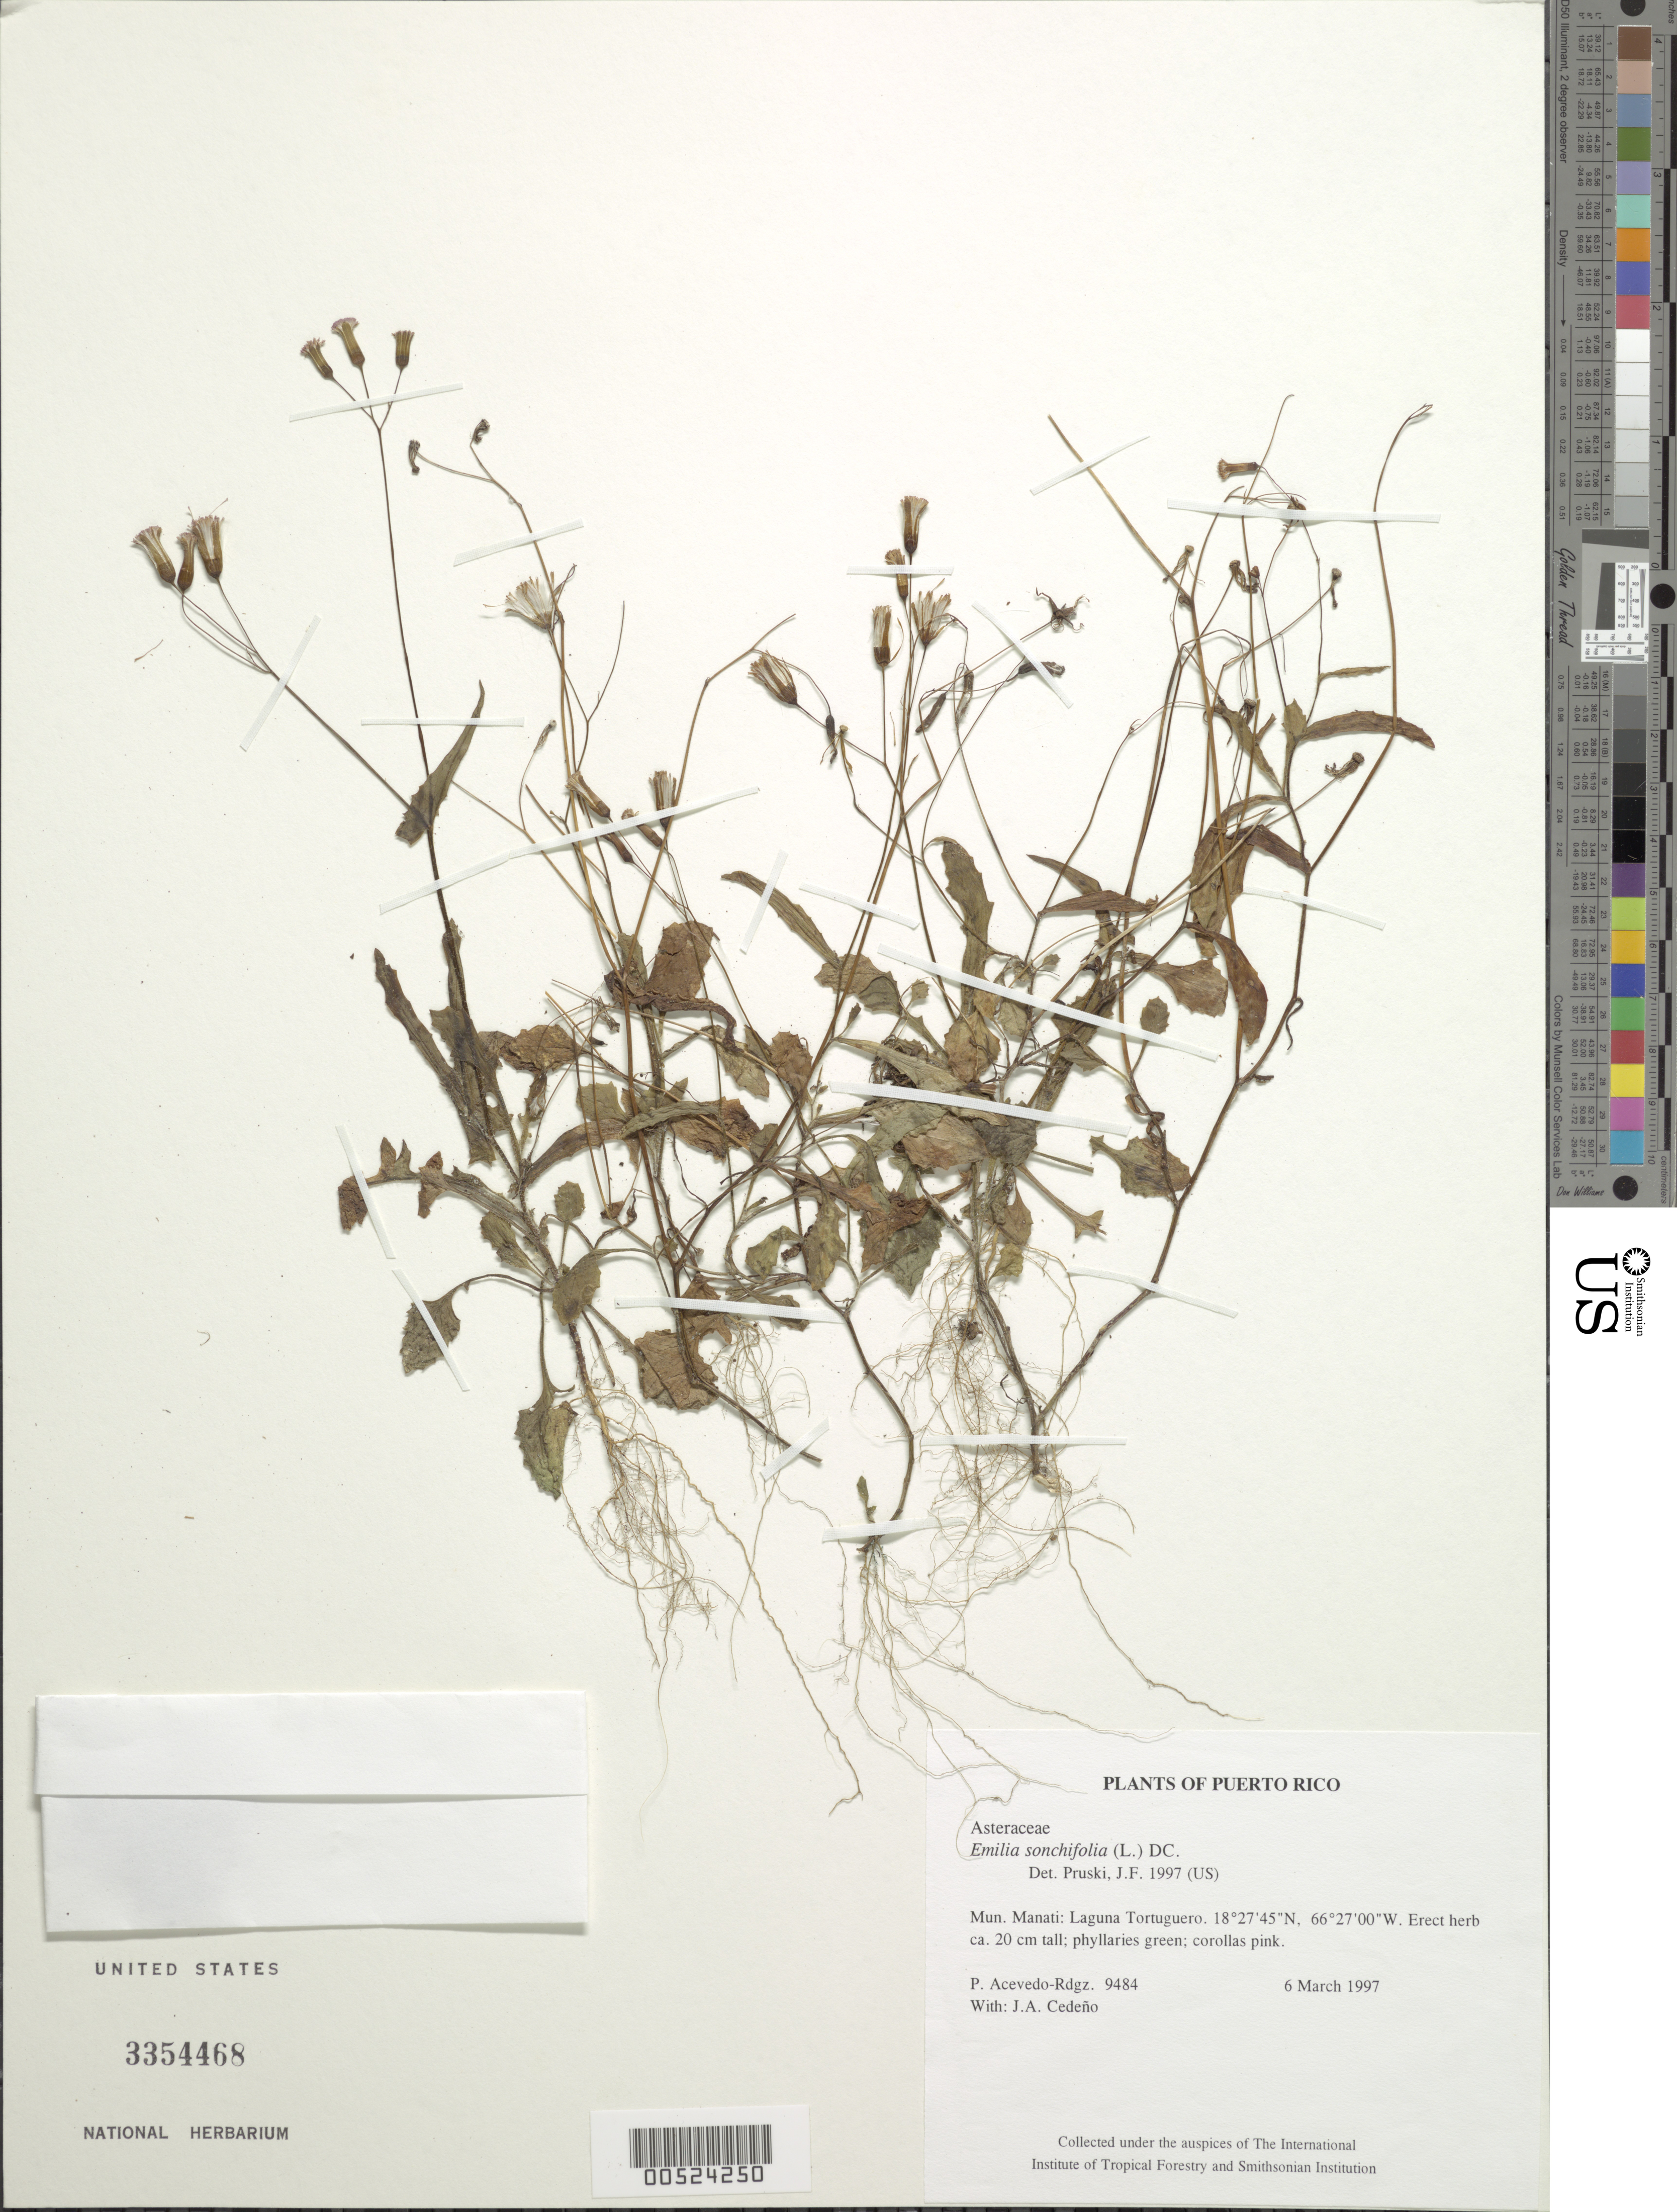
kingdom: Plantae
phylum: Tracheophyta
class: Magnoliopsida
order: Asterales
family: Asteraceae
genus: Emilia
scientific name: Emilia sonchifolia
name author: (L.) DC.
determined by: Pruski, J. F.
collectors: P. Acevedo-Rodr. & J. A. Cedeño M.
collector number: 9484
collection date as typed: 06 Mar 1997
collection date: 1997-03-06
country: Puerto Rico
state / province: Manatí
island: Puerto Rico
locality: Manatí: Laguna Tortuguero.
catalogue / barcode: US 3354468